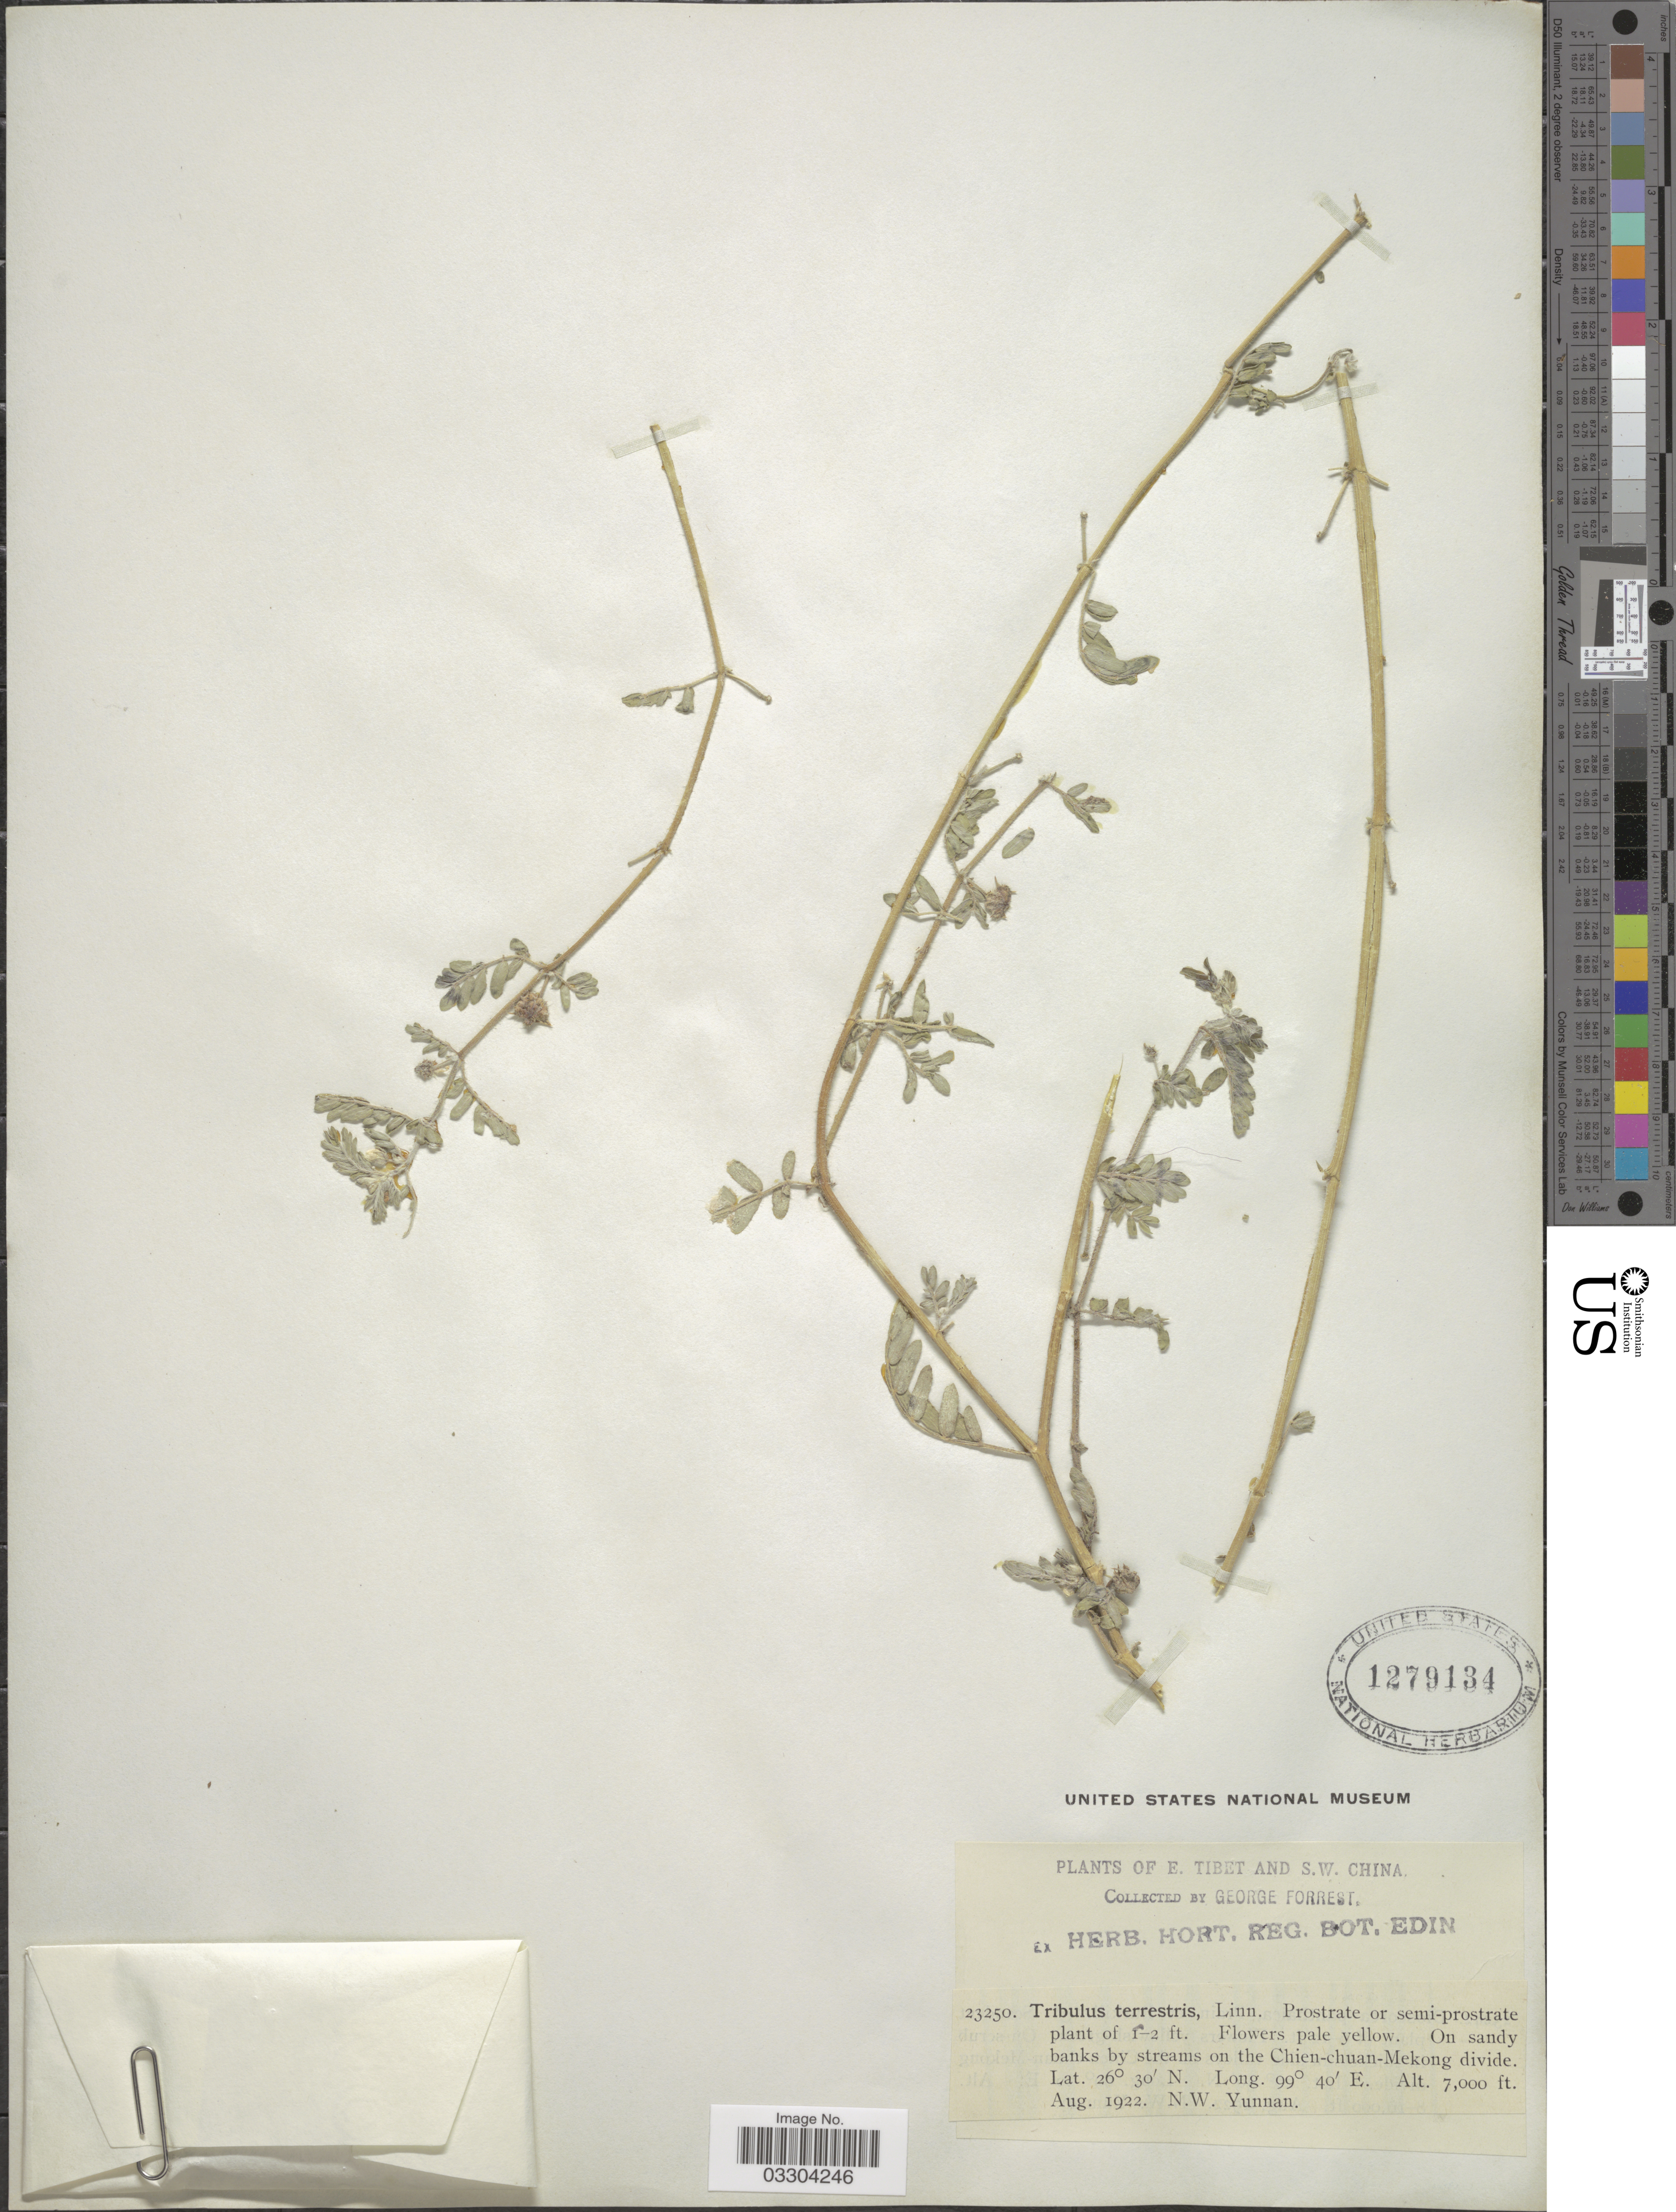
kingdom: Plantae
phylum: Tracheophyta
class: Magnoliopsida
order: Zygophyllales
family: Zygophyllaceae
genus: Tribulus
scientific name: Tribulus terrestris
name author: L.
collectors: G. Forrest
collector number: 23250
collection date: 1922-08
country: China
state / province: Yunnan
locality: E. Tibet and S.W. China, On sandy banks by streams on the Chien-chuan-Mekong divide. N.W. Yunnan.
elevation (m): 2134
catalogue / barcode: US 1279134